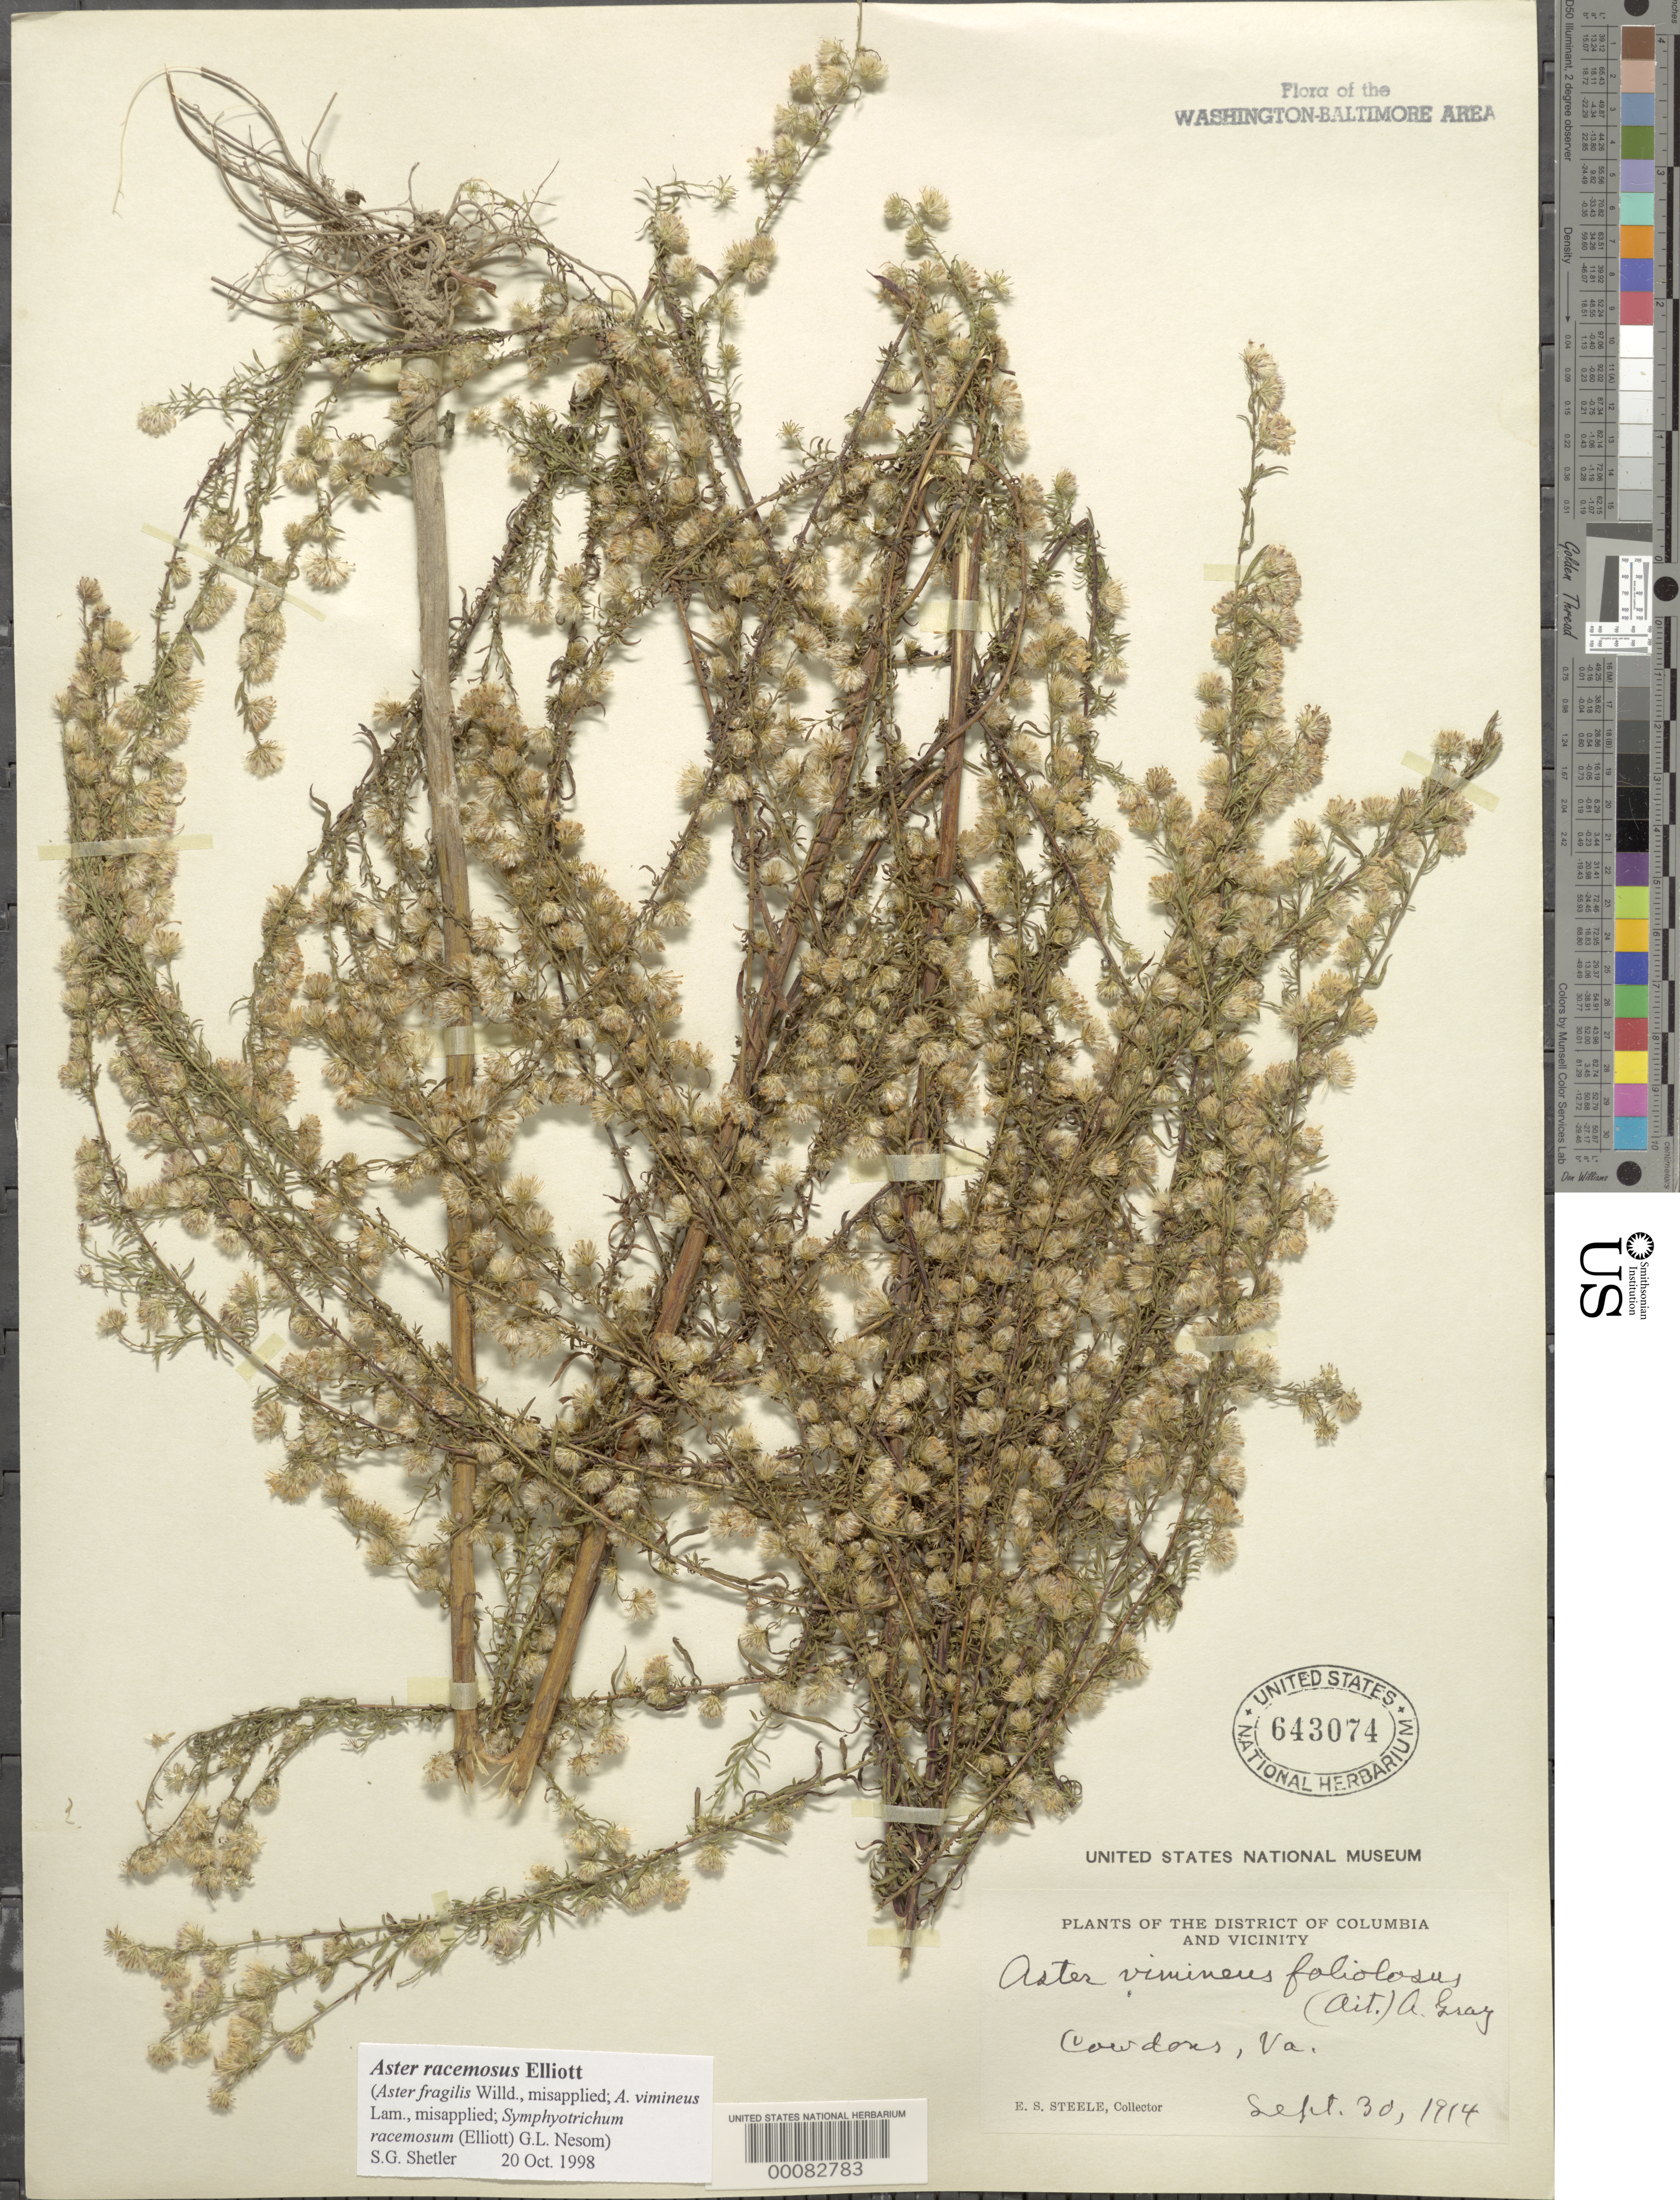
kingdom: Plantae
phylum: Tracheophyta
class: Magnoliopsida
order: Asterales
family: Asteraceae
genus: Symphyotrichum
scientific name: Symphyotrichum racemosum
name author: (Elliott) G.L. Nesom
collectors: E. Steele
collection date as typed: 30 Sep 1914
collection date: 1914-09-30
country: United States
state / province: Virginia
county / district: Arlington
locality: Cowdons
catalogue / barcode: US 643074